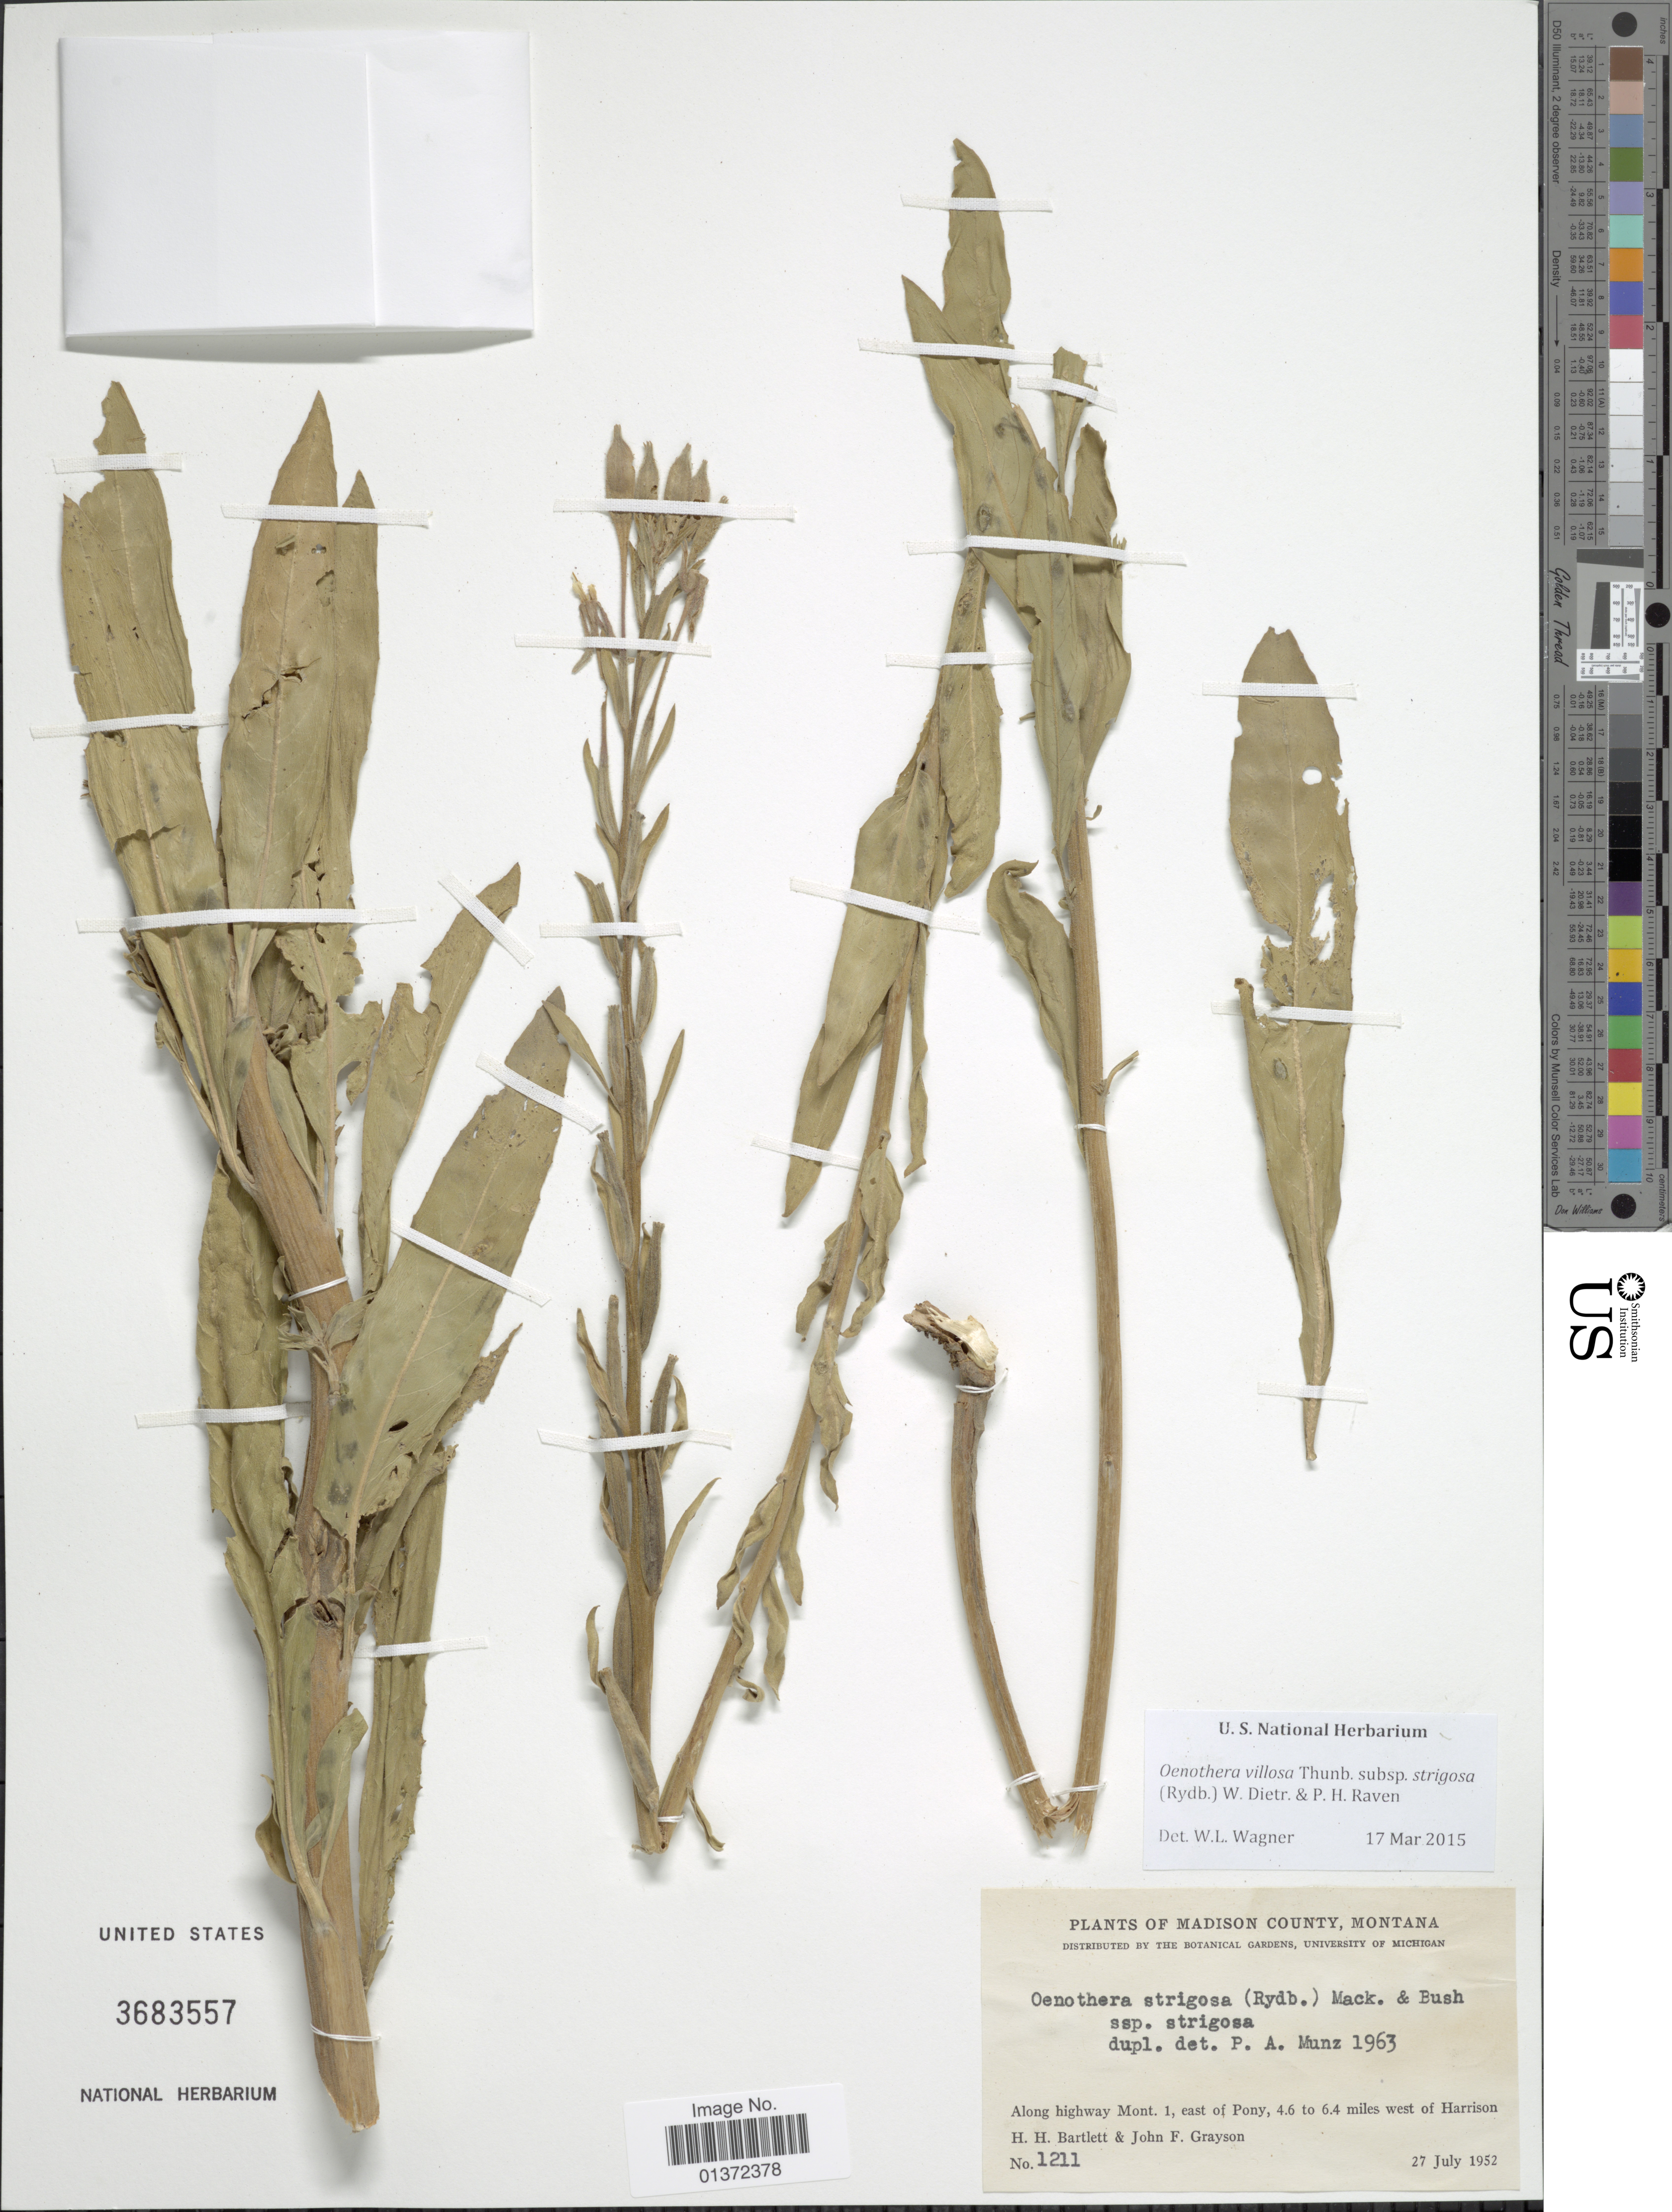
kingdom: Plantae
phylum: Tracheophyta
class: Magnoliopsida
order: Myrtales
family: Onagraceae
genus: Oenothera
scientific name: Oenothera villosa subsp. strigosa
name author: (Rydb.) W. Dietr. & P.H. Raven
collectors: H. H. Bartlett & J. Grayson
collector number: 1211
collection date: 1952-07-27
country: United States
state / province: Montana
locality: Madison County, along highway Mont. 1, easy of Pony, 4.6 to 6.4 miles west of Harrison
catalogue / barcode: US 3683557